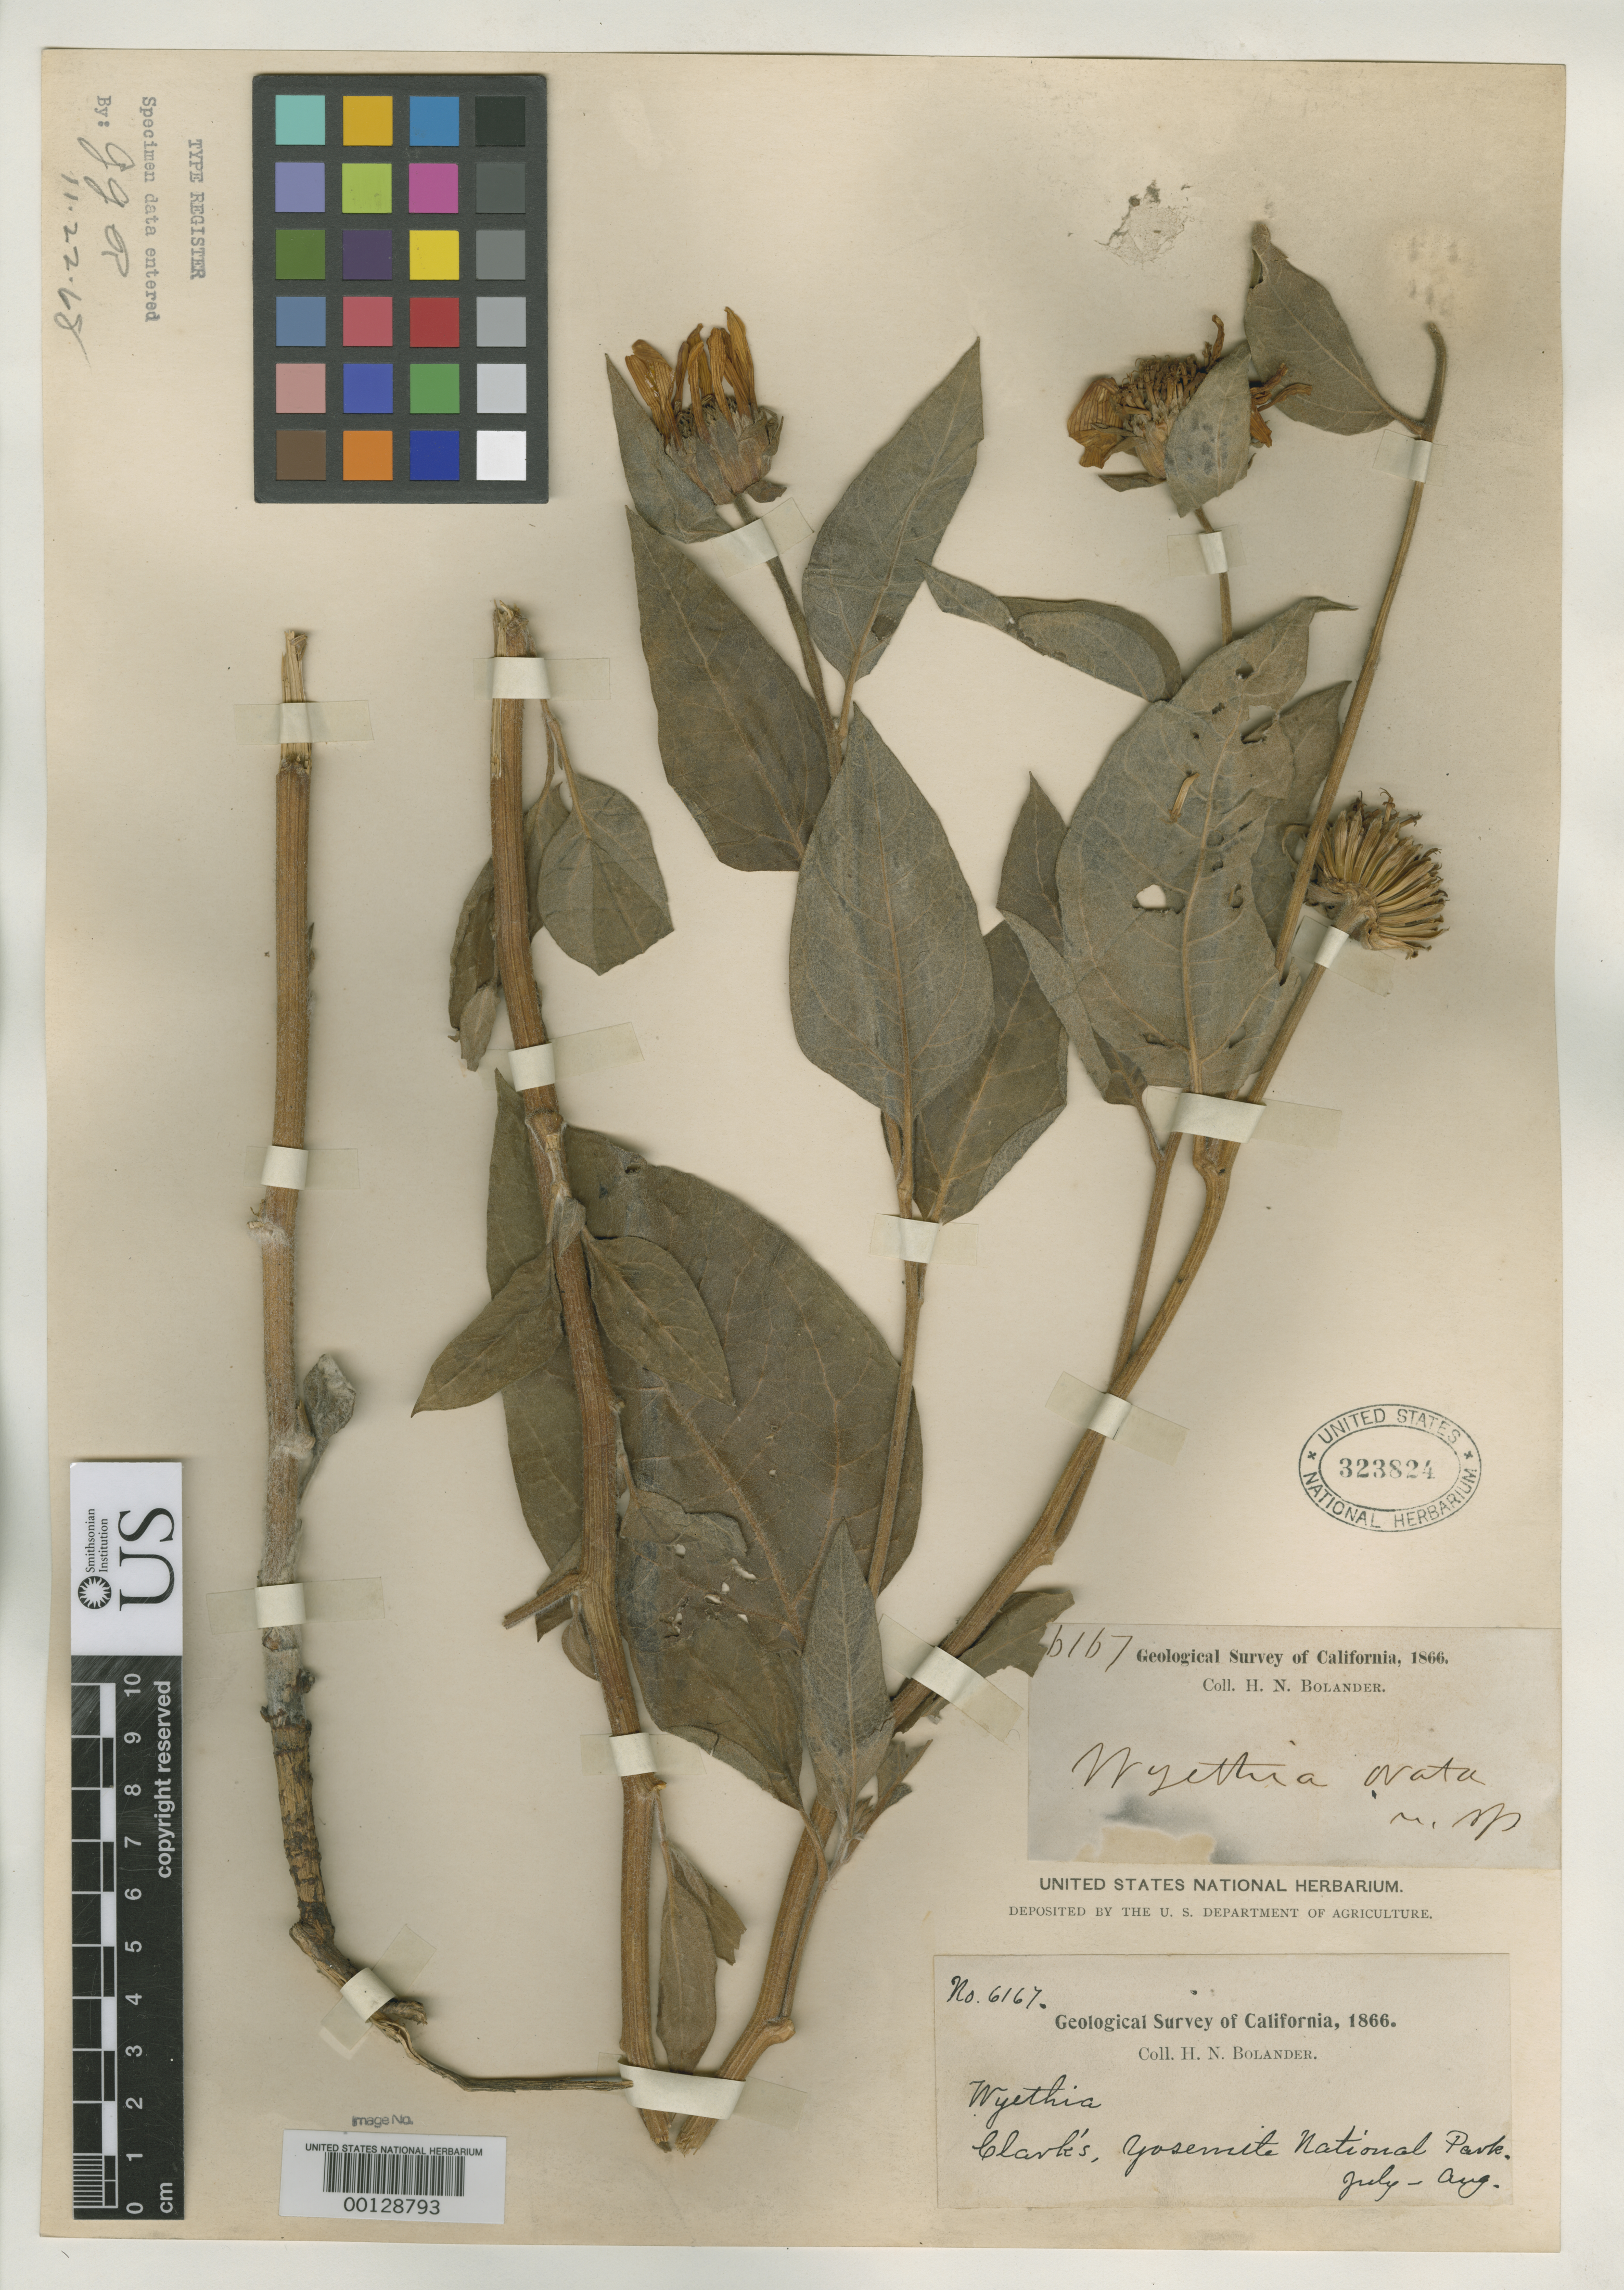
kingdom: Plantae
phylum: Tracheophyta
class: Magnoliopsida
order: Asterales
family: Asteraceae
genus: Wyethia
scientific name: Wyethia ovata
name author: A. Gray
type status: Type Collection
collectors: H. Bolander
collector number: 6167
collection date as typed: Jul 1866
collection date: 1866-07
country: United States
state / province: California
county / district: Mariposa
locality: Clarks.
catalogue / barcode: US 323824